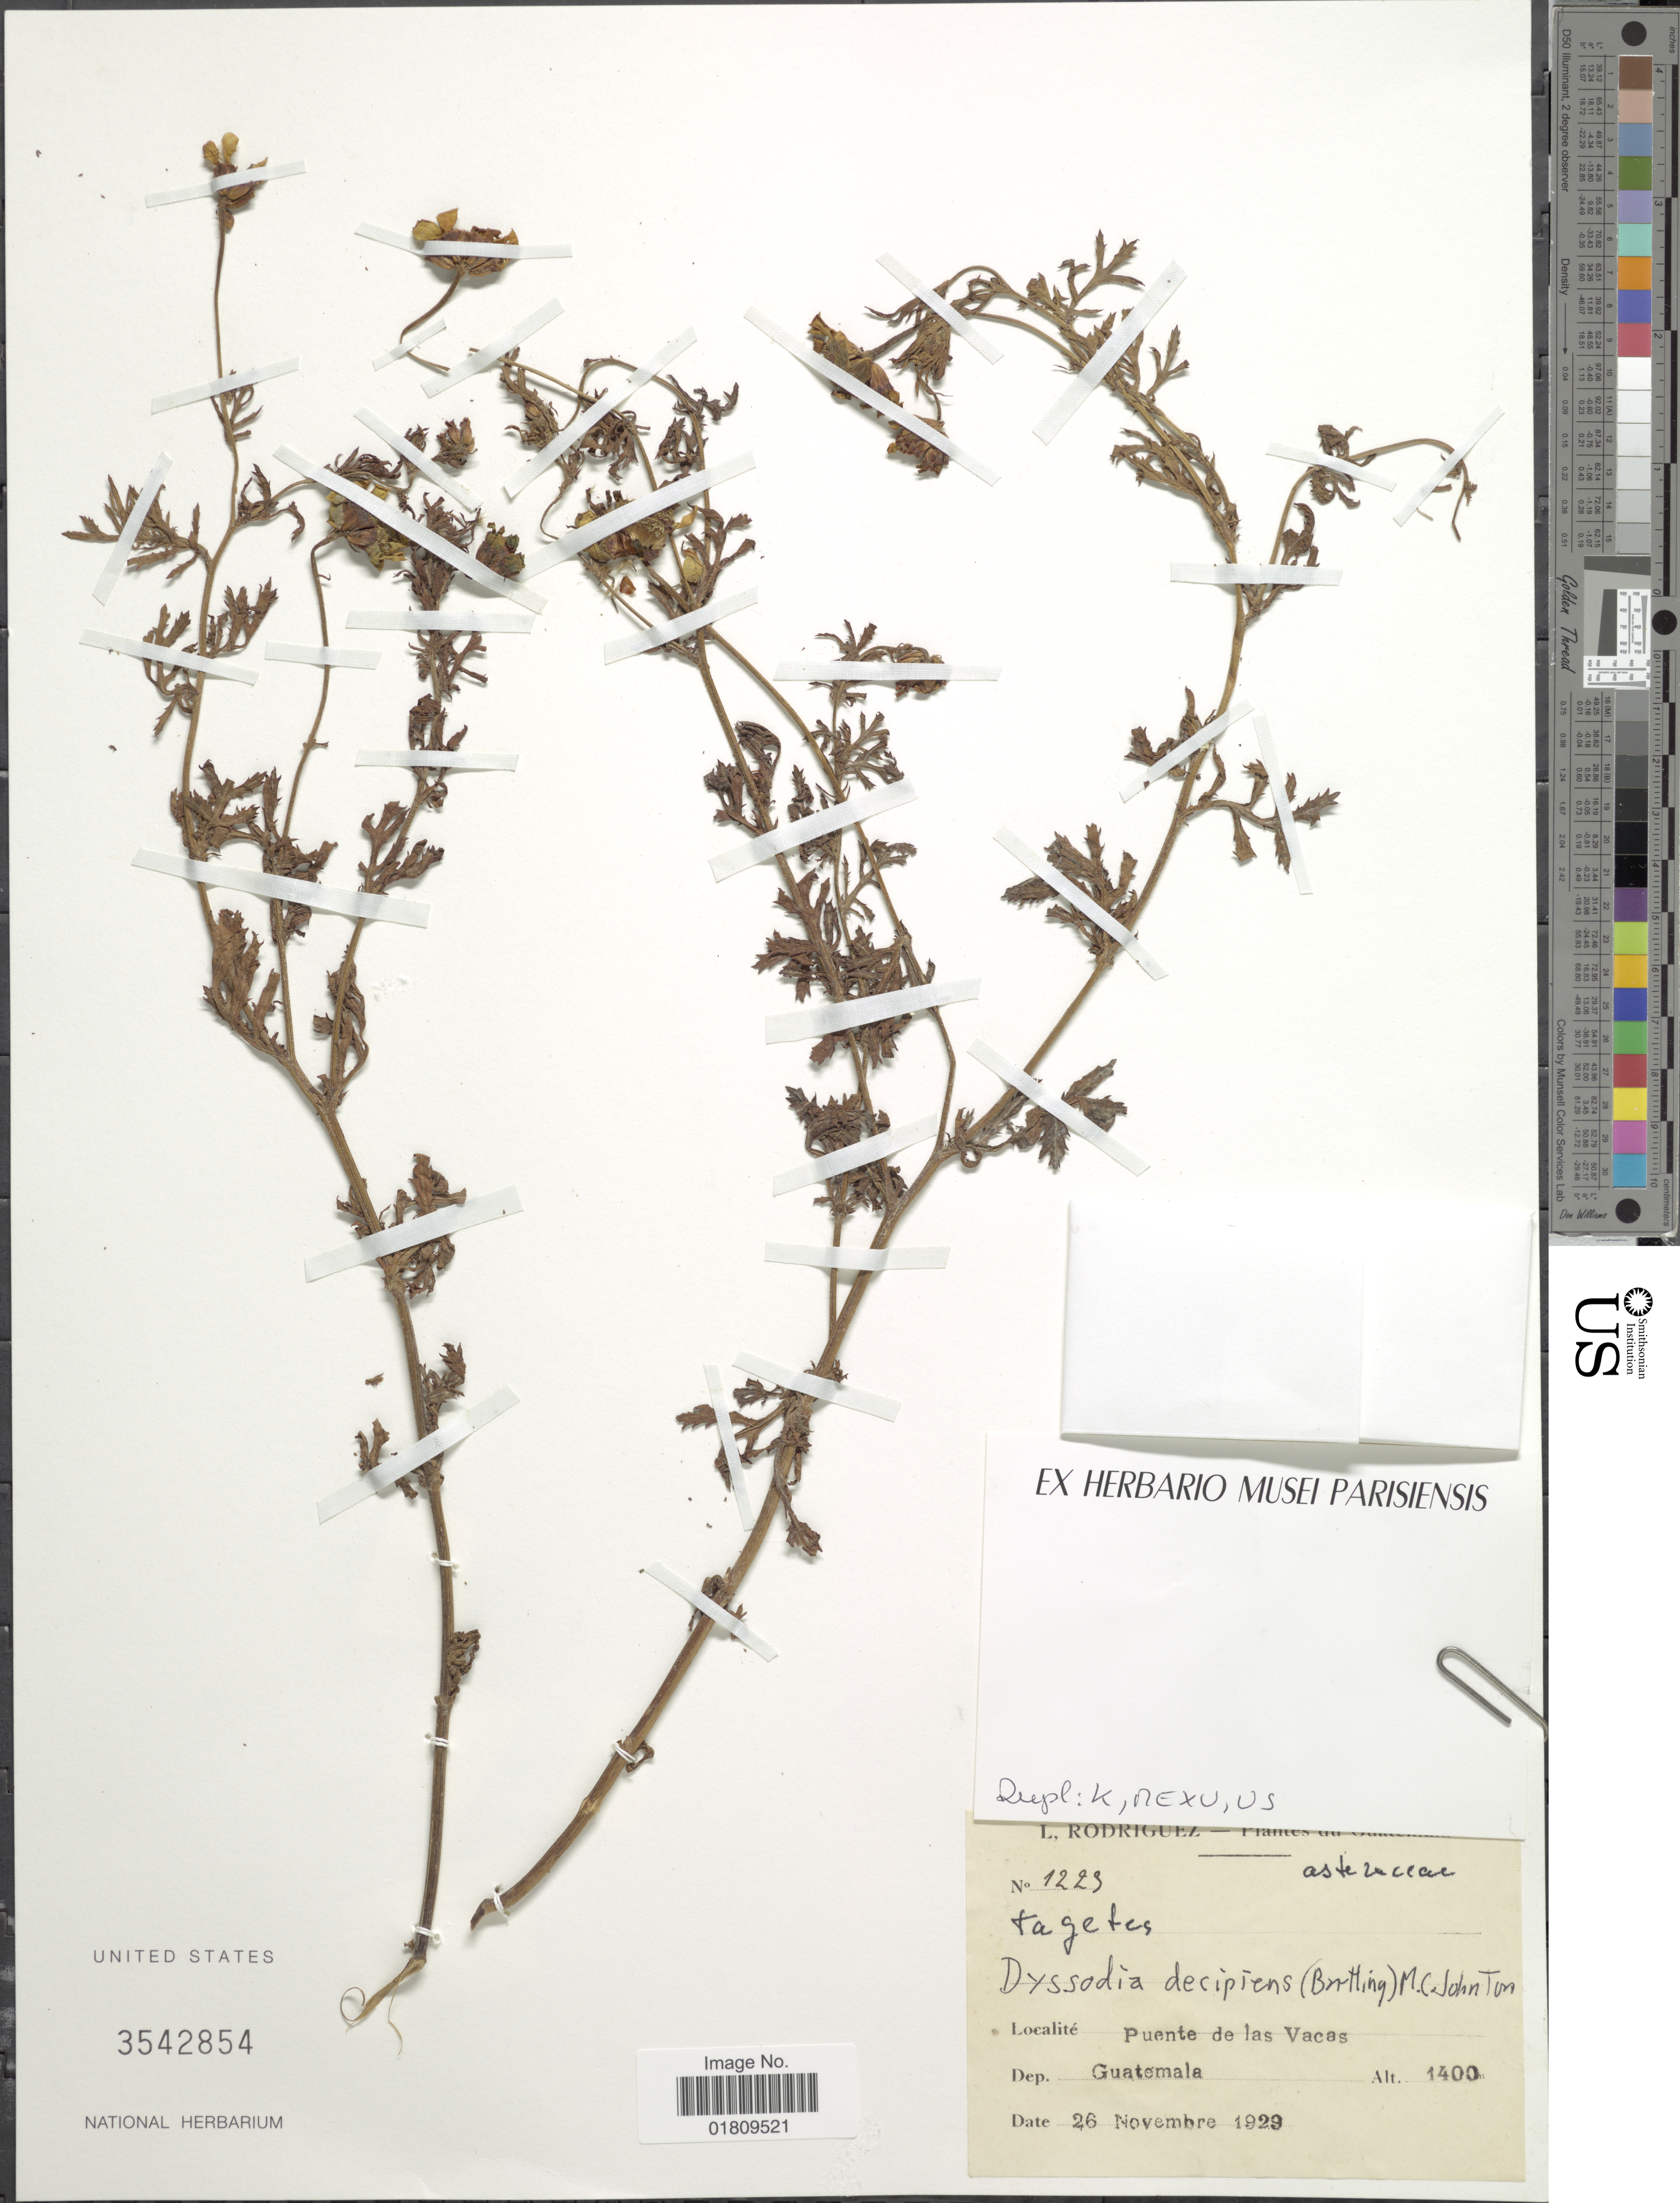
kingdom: Plantae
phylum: Tracheophyta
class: Magnoliopsida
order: Asterales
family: Asteraceae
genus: Dyssodia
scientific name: Dyssodia decipiens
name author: (Bartl.) M.C. Johnst. ex M.C. Johnst. & B.L. Turner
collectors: L. Rodriguez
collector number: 1223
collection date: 1929-11-26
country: Guatemala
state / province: Guatemala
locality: Puente de las Vacas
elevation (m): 1400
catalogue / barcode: US 3542854